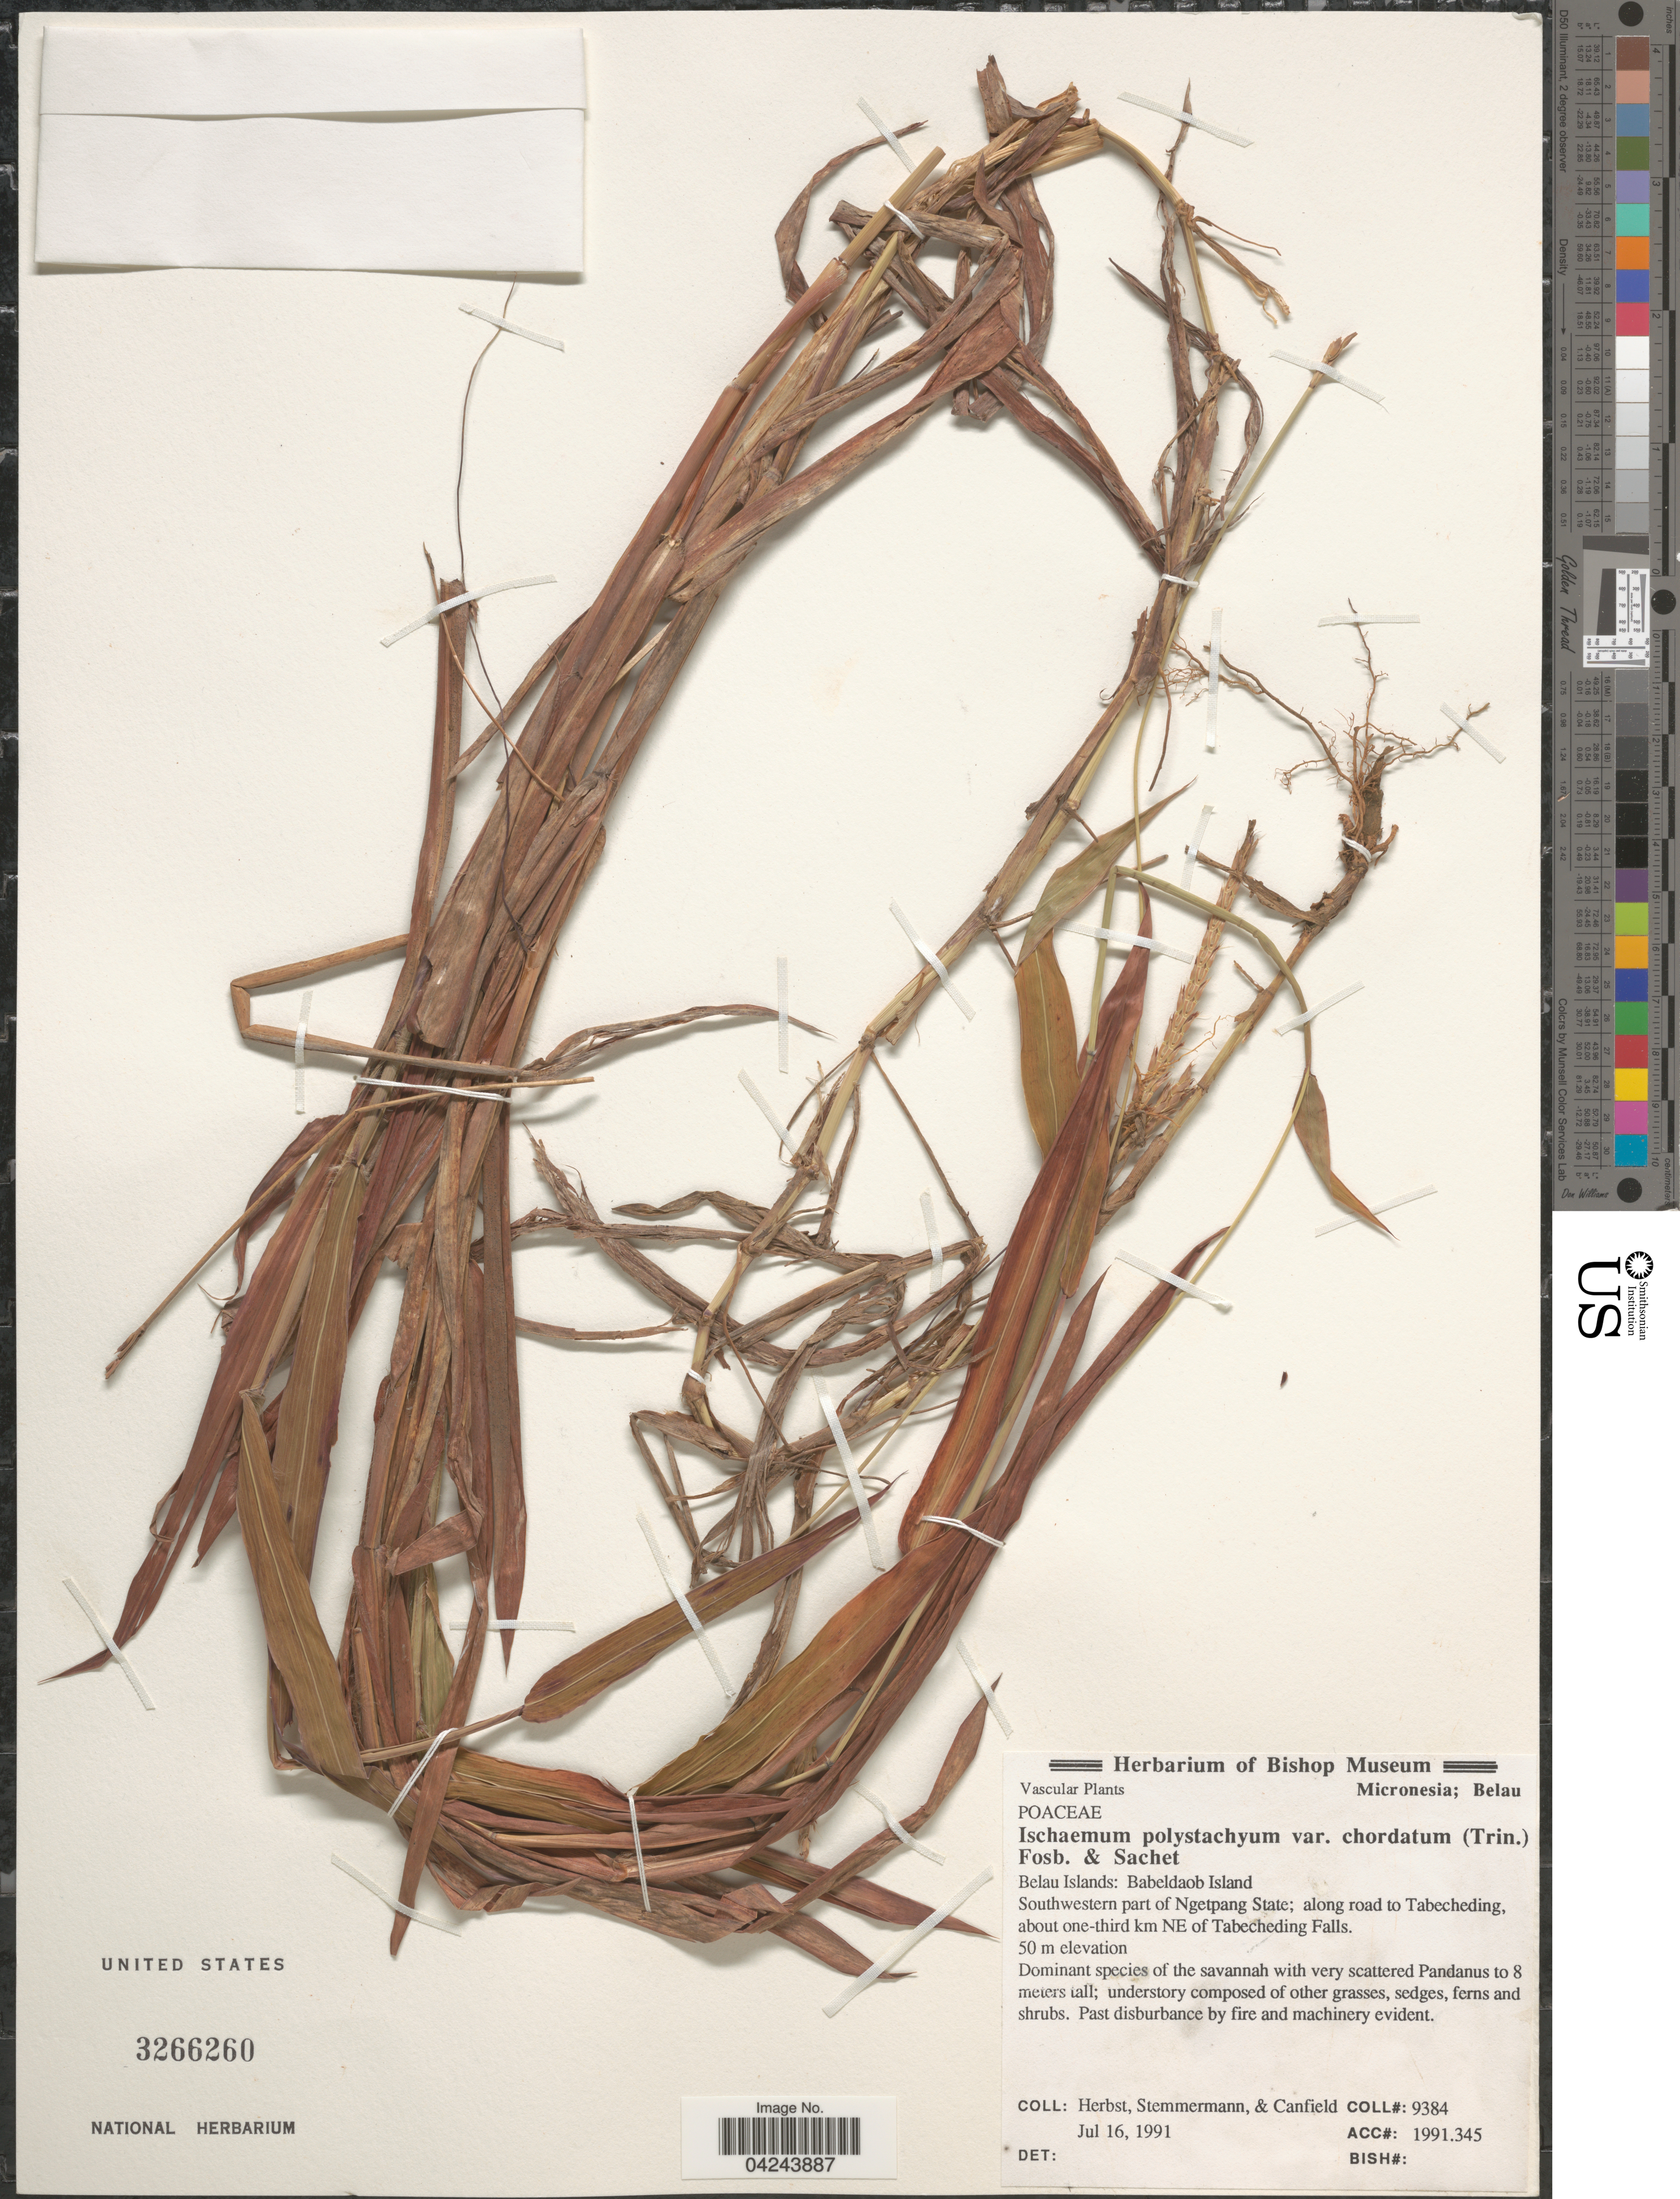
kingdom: Plantae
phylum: Tracheophyta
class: Liliopsida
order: Poales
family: Poaceae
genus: Ischaemum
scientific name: Ischaemum polystachyum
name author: J. Presl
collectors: -. Herbst, -. Stemmermann & -. Canfield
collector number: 9384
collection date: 1991-07-16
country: Palau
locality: Micronesia; Belau. Belau Islands: Babeldaob Island. Southwestern part of Ngetpang State; along road to Tabecheding, about one-third km NE of Tabecheding Falls.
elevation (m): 50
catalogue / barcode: US 3266260